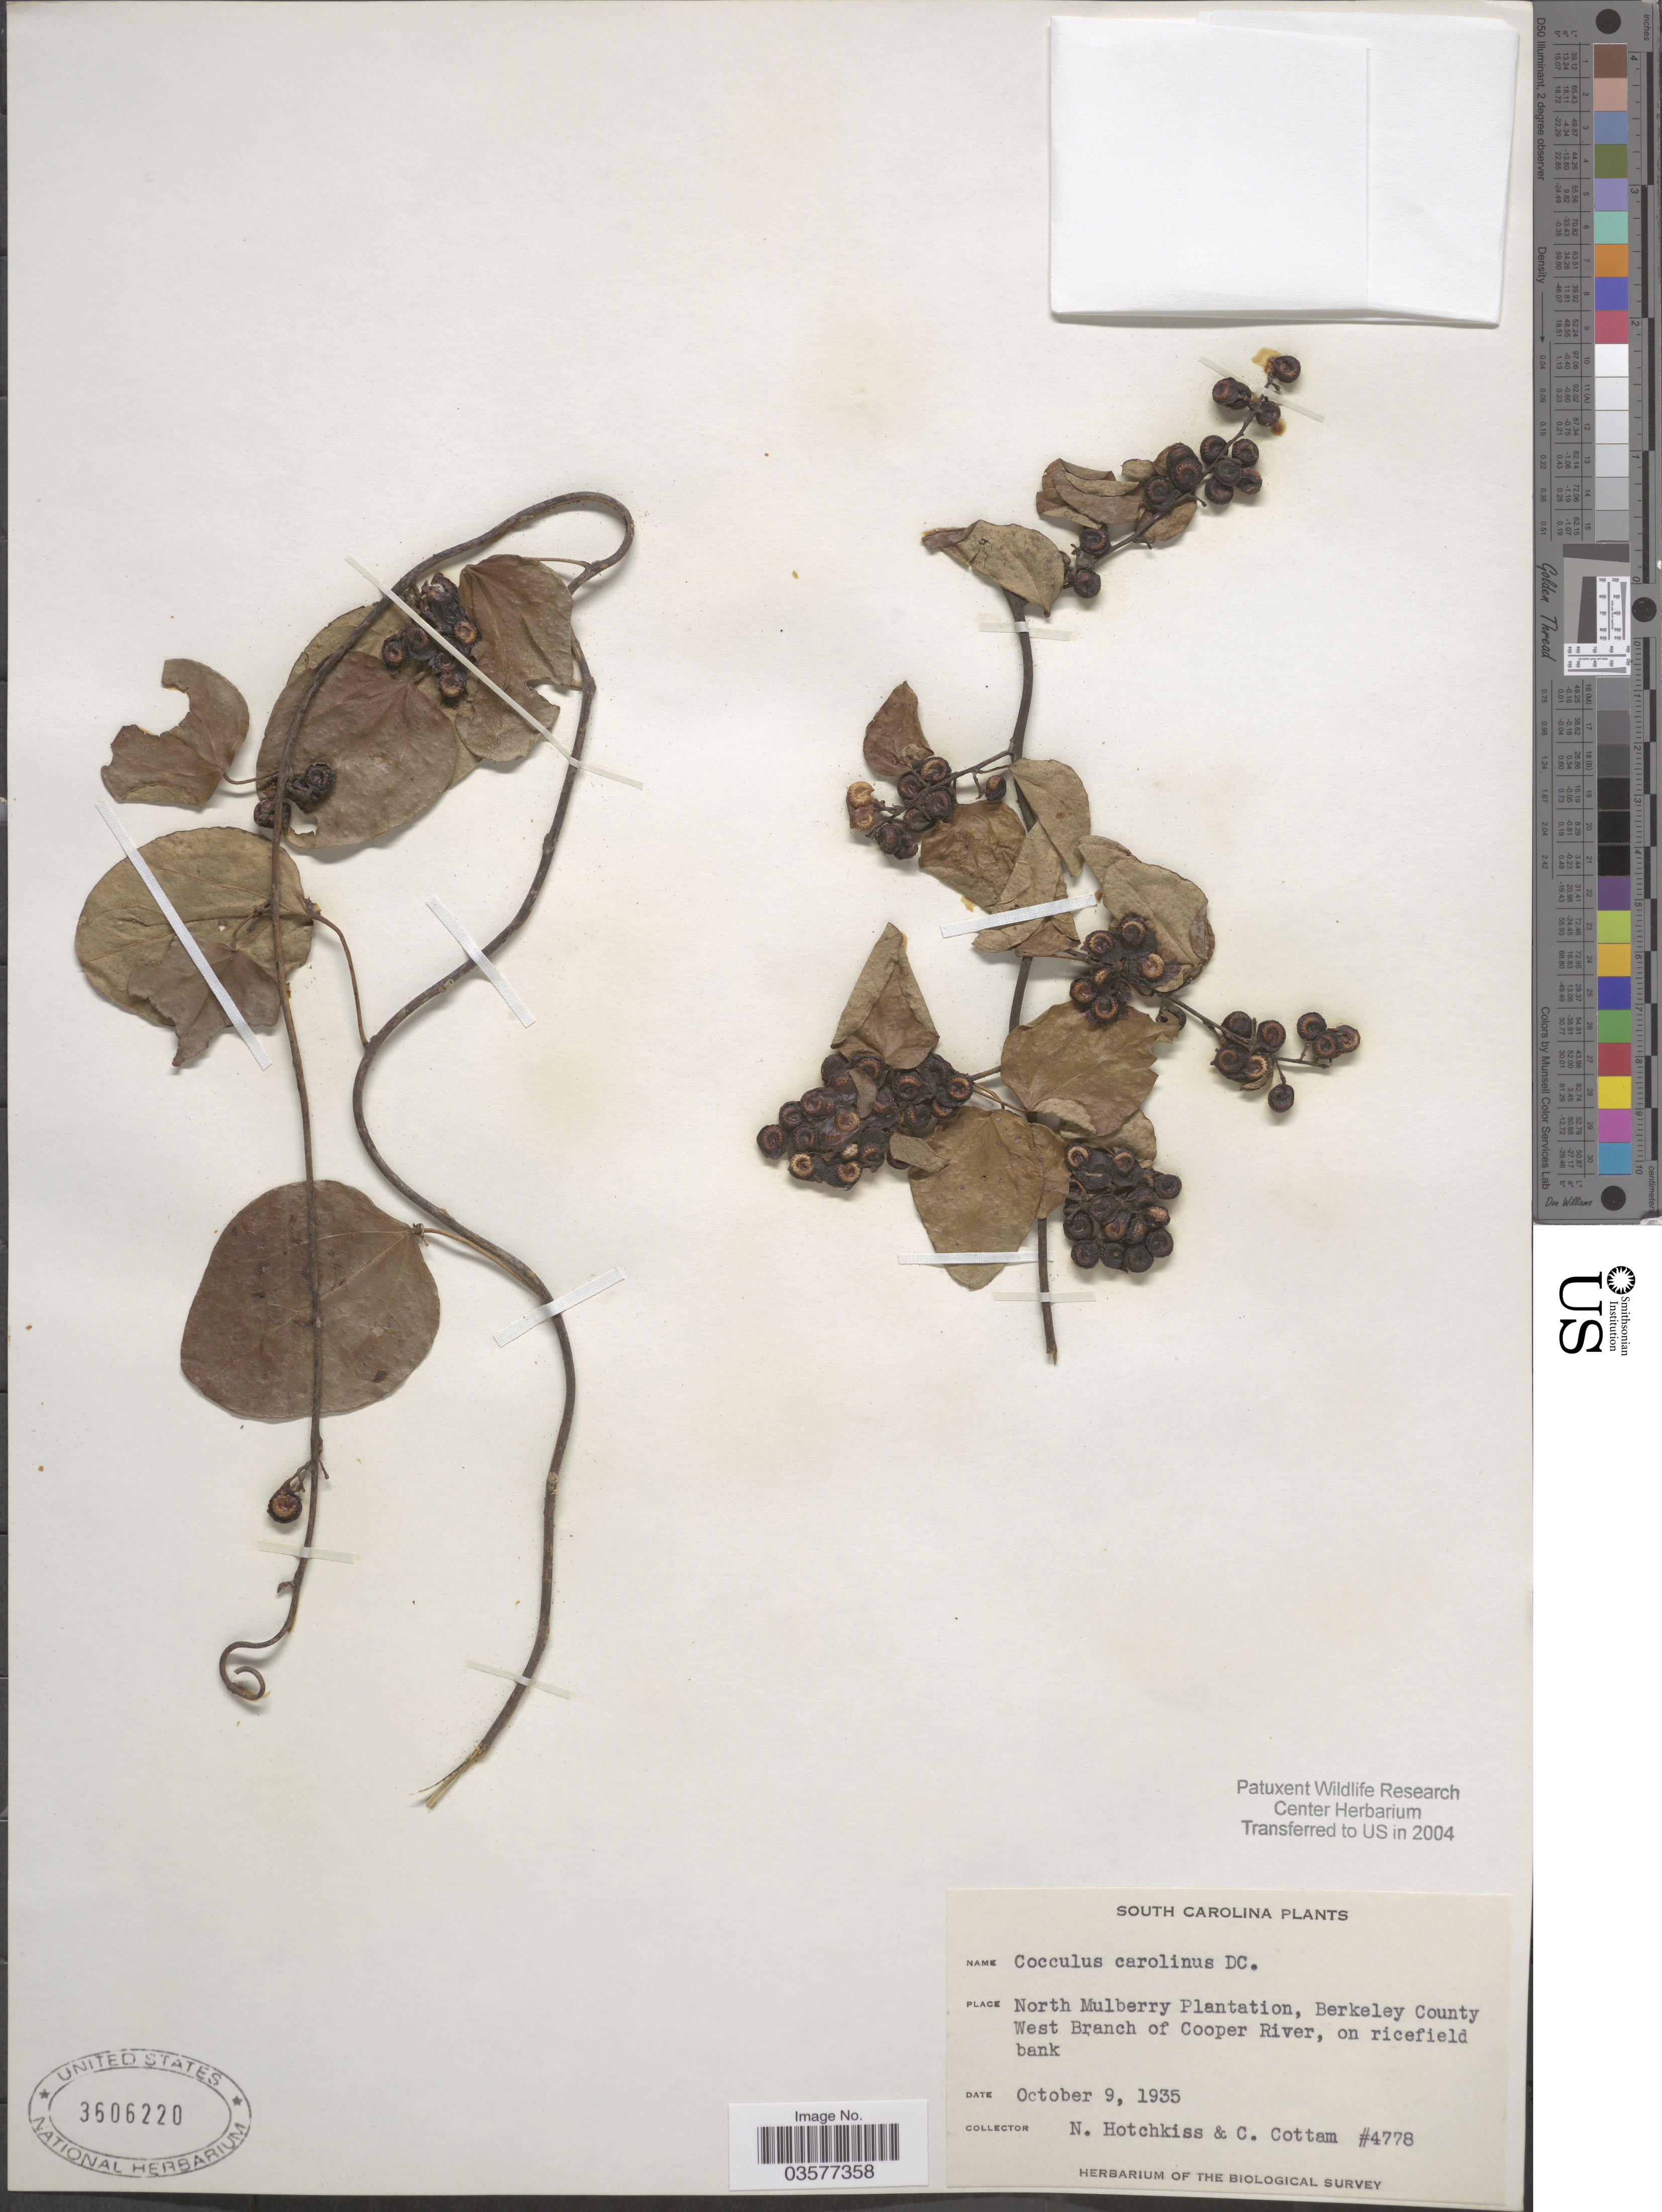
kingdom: Plantae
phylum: Tracheophyta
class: Magnoliopsida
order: Ranunculales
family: Menispermaceae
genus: Cocculus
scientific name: Cocculus carolinus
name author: (L.) DC.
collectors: N. Hotchkiss & C. Cottam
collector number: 4778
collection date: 1935-10-09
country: United States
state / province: South Carolina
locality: North Mulberry Plantation, Berkeley County. West Branch of Cooper River, on ricefield bank.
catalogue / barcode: US 3606220